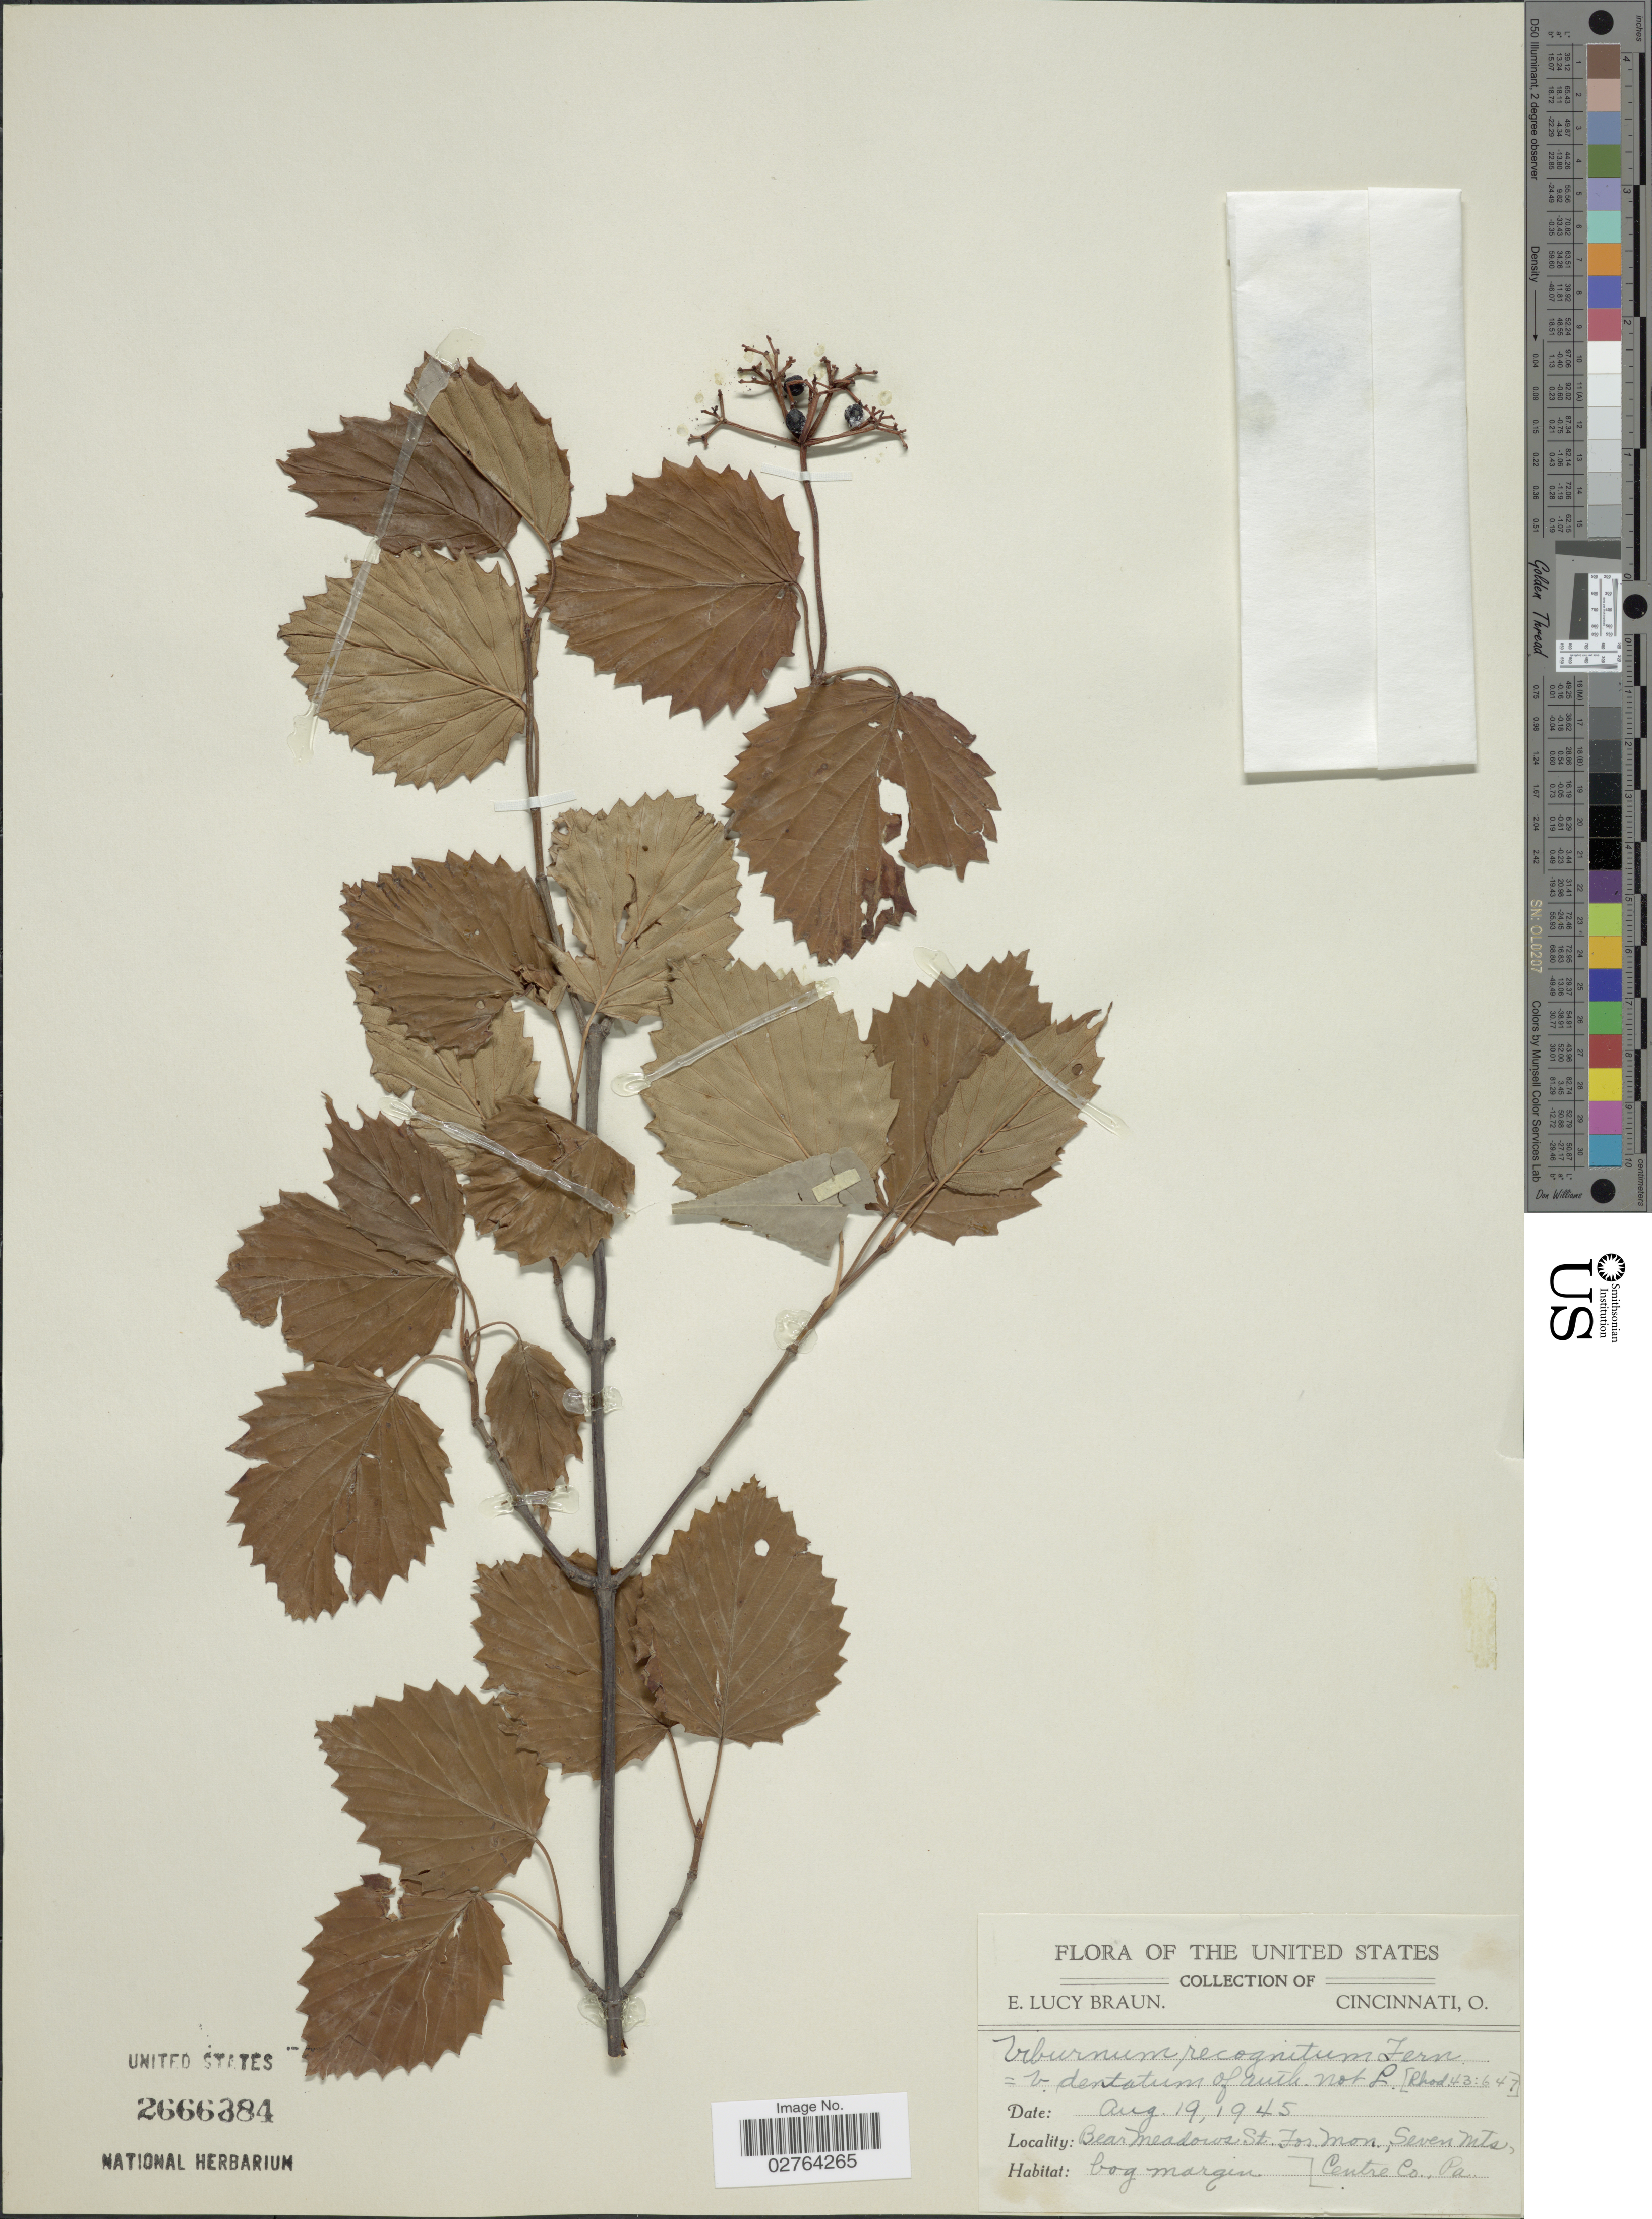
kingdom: Plantae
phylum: Tracheophyta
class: Magnoliopsida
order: Dipsacales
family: Viburnaceae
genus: Viburnum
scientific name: Viburnum recognitum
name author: Fernald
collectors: E. L. Braun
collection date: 1945-08-19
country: United States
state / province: Pennsylvania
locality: Bear Meadows St. For. Mon., Seven Mts, Centre Co., Pa.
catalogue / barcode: US 2666384